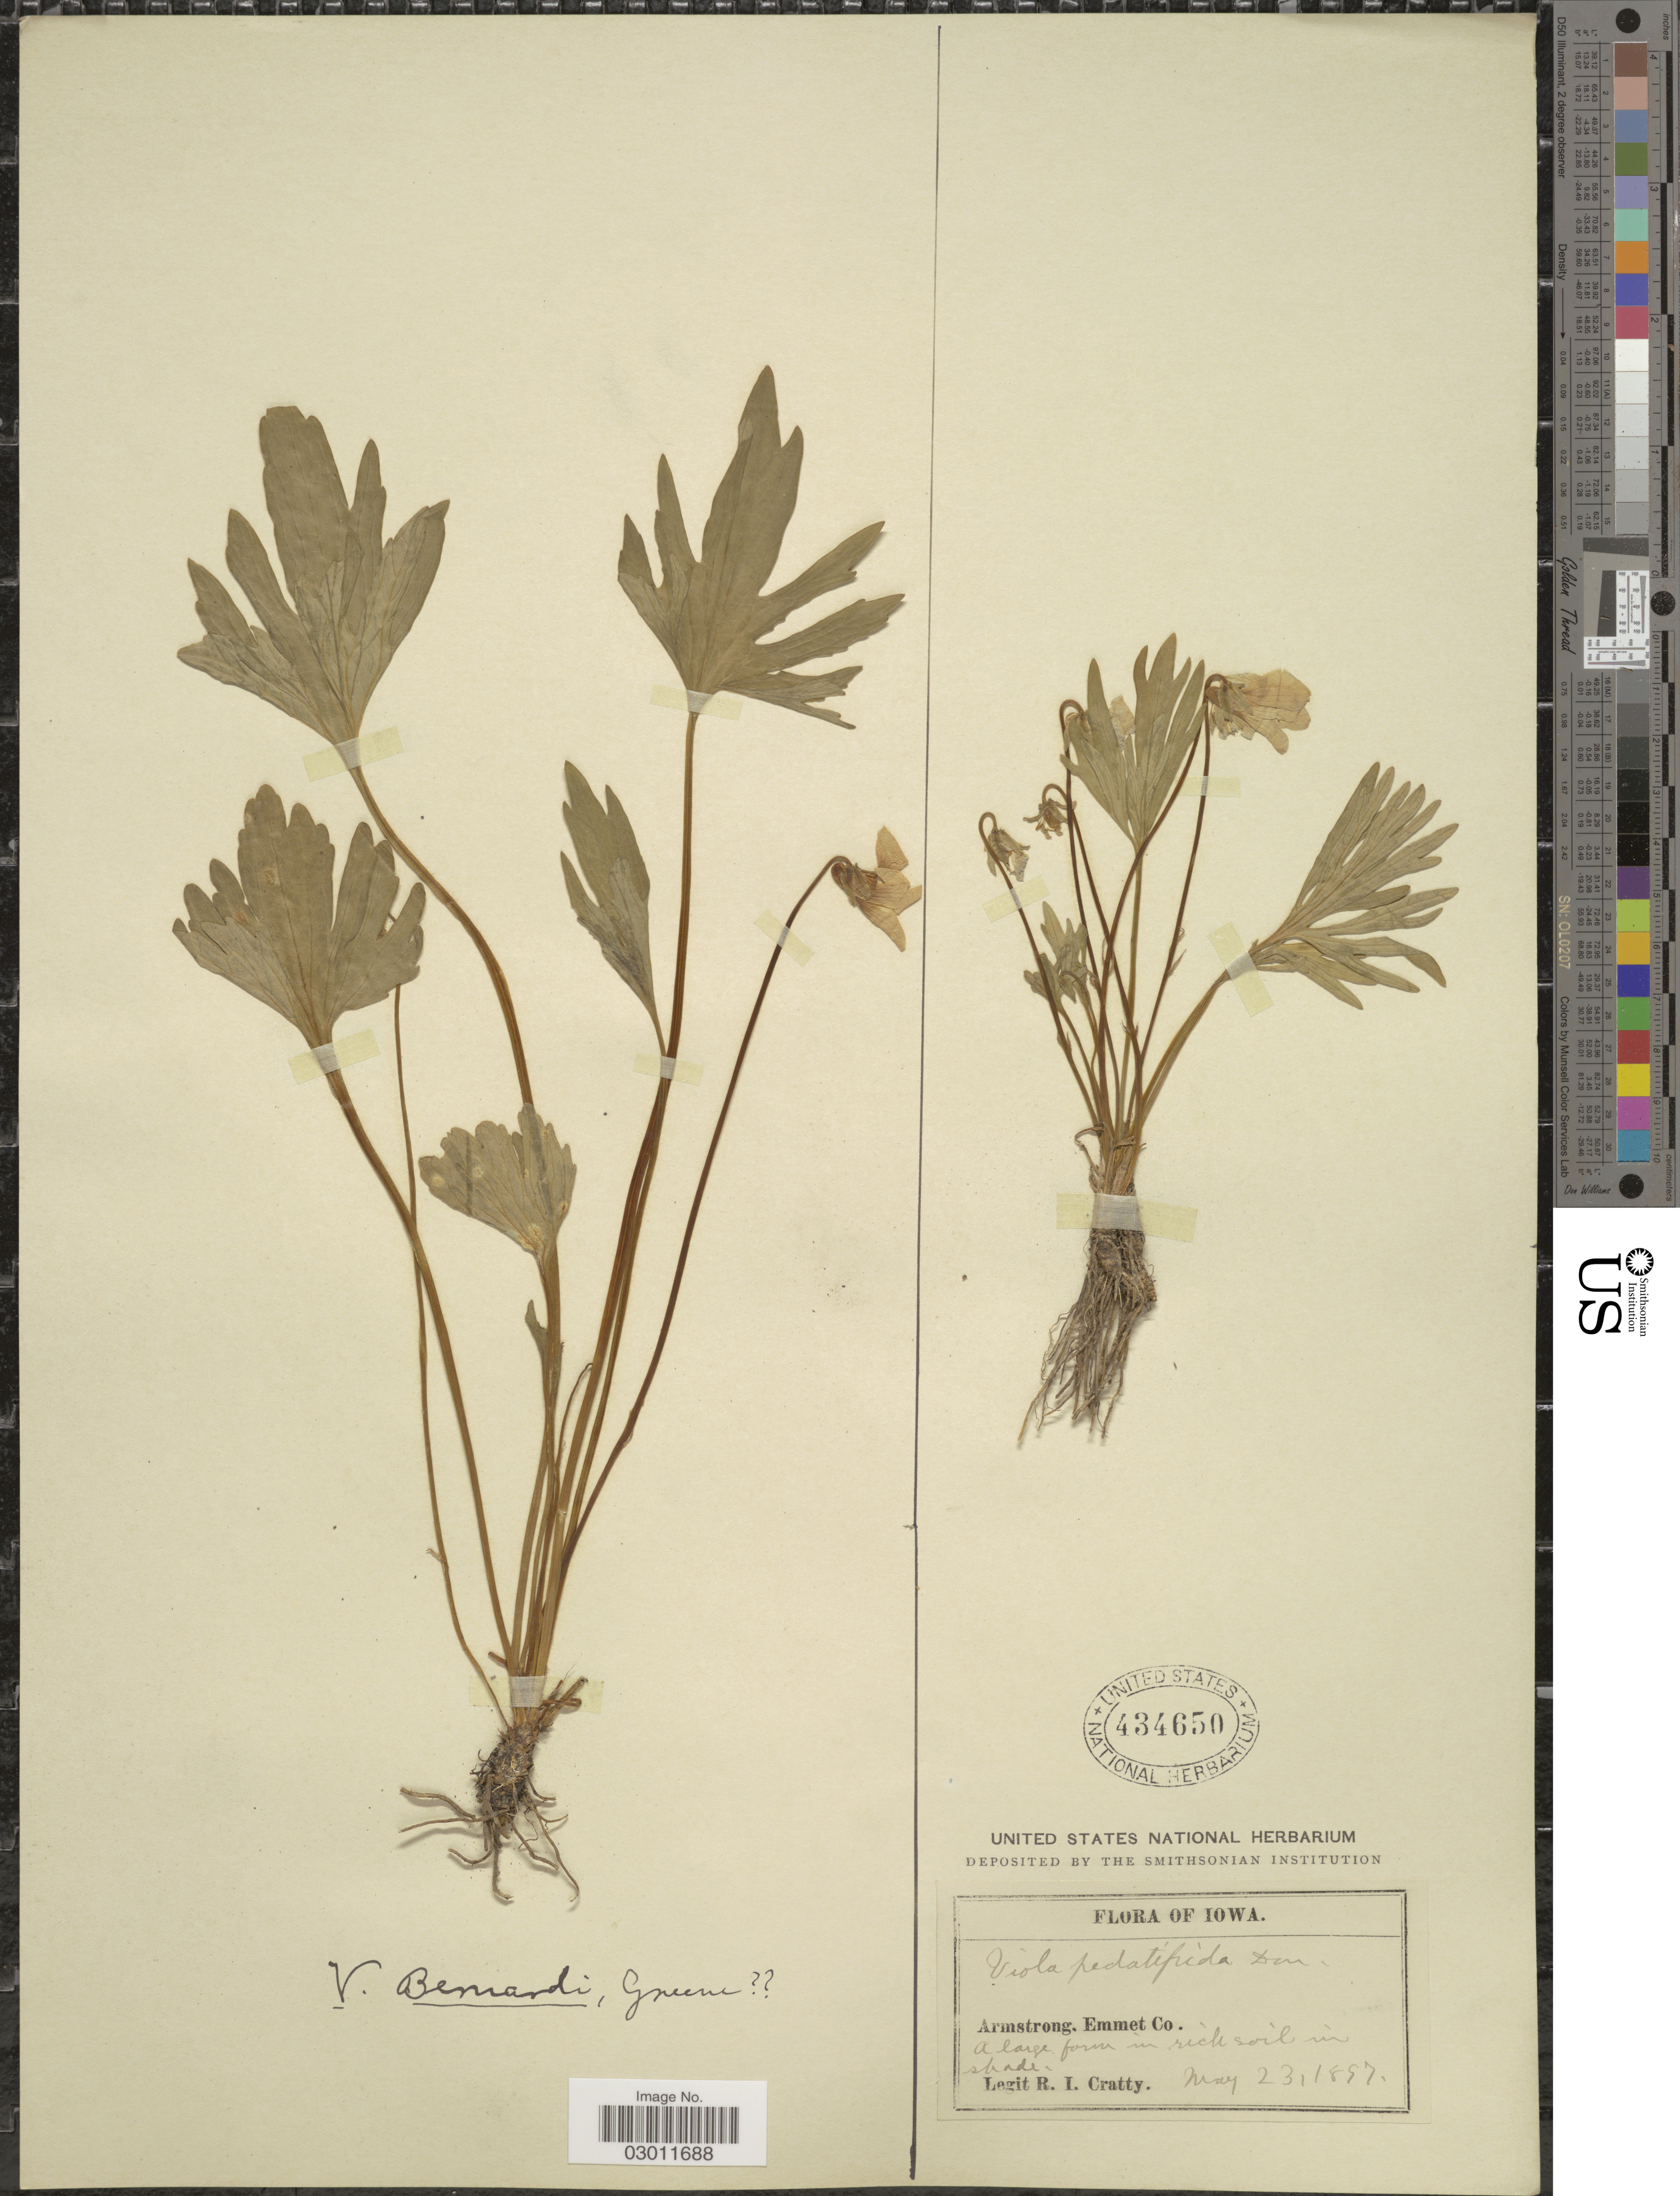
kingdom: Plantae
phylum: Tracheophyta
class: Magnoliopsida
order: Malpighiales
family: Violaceae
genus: Viola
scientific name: Viola x bernardii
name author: (Greene) Greene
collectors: R. Cratty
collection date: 1897-05-23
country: United States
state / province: Iowa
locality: Armstrong, Emmet Co.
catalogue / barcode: US 434650